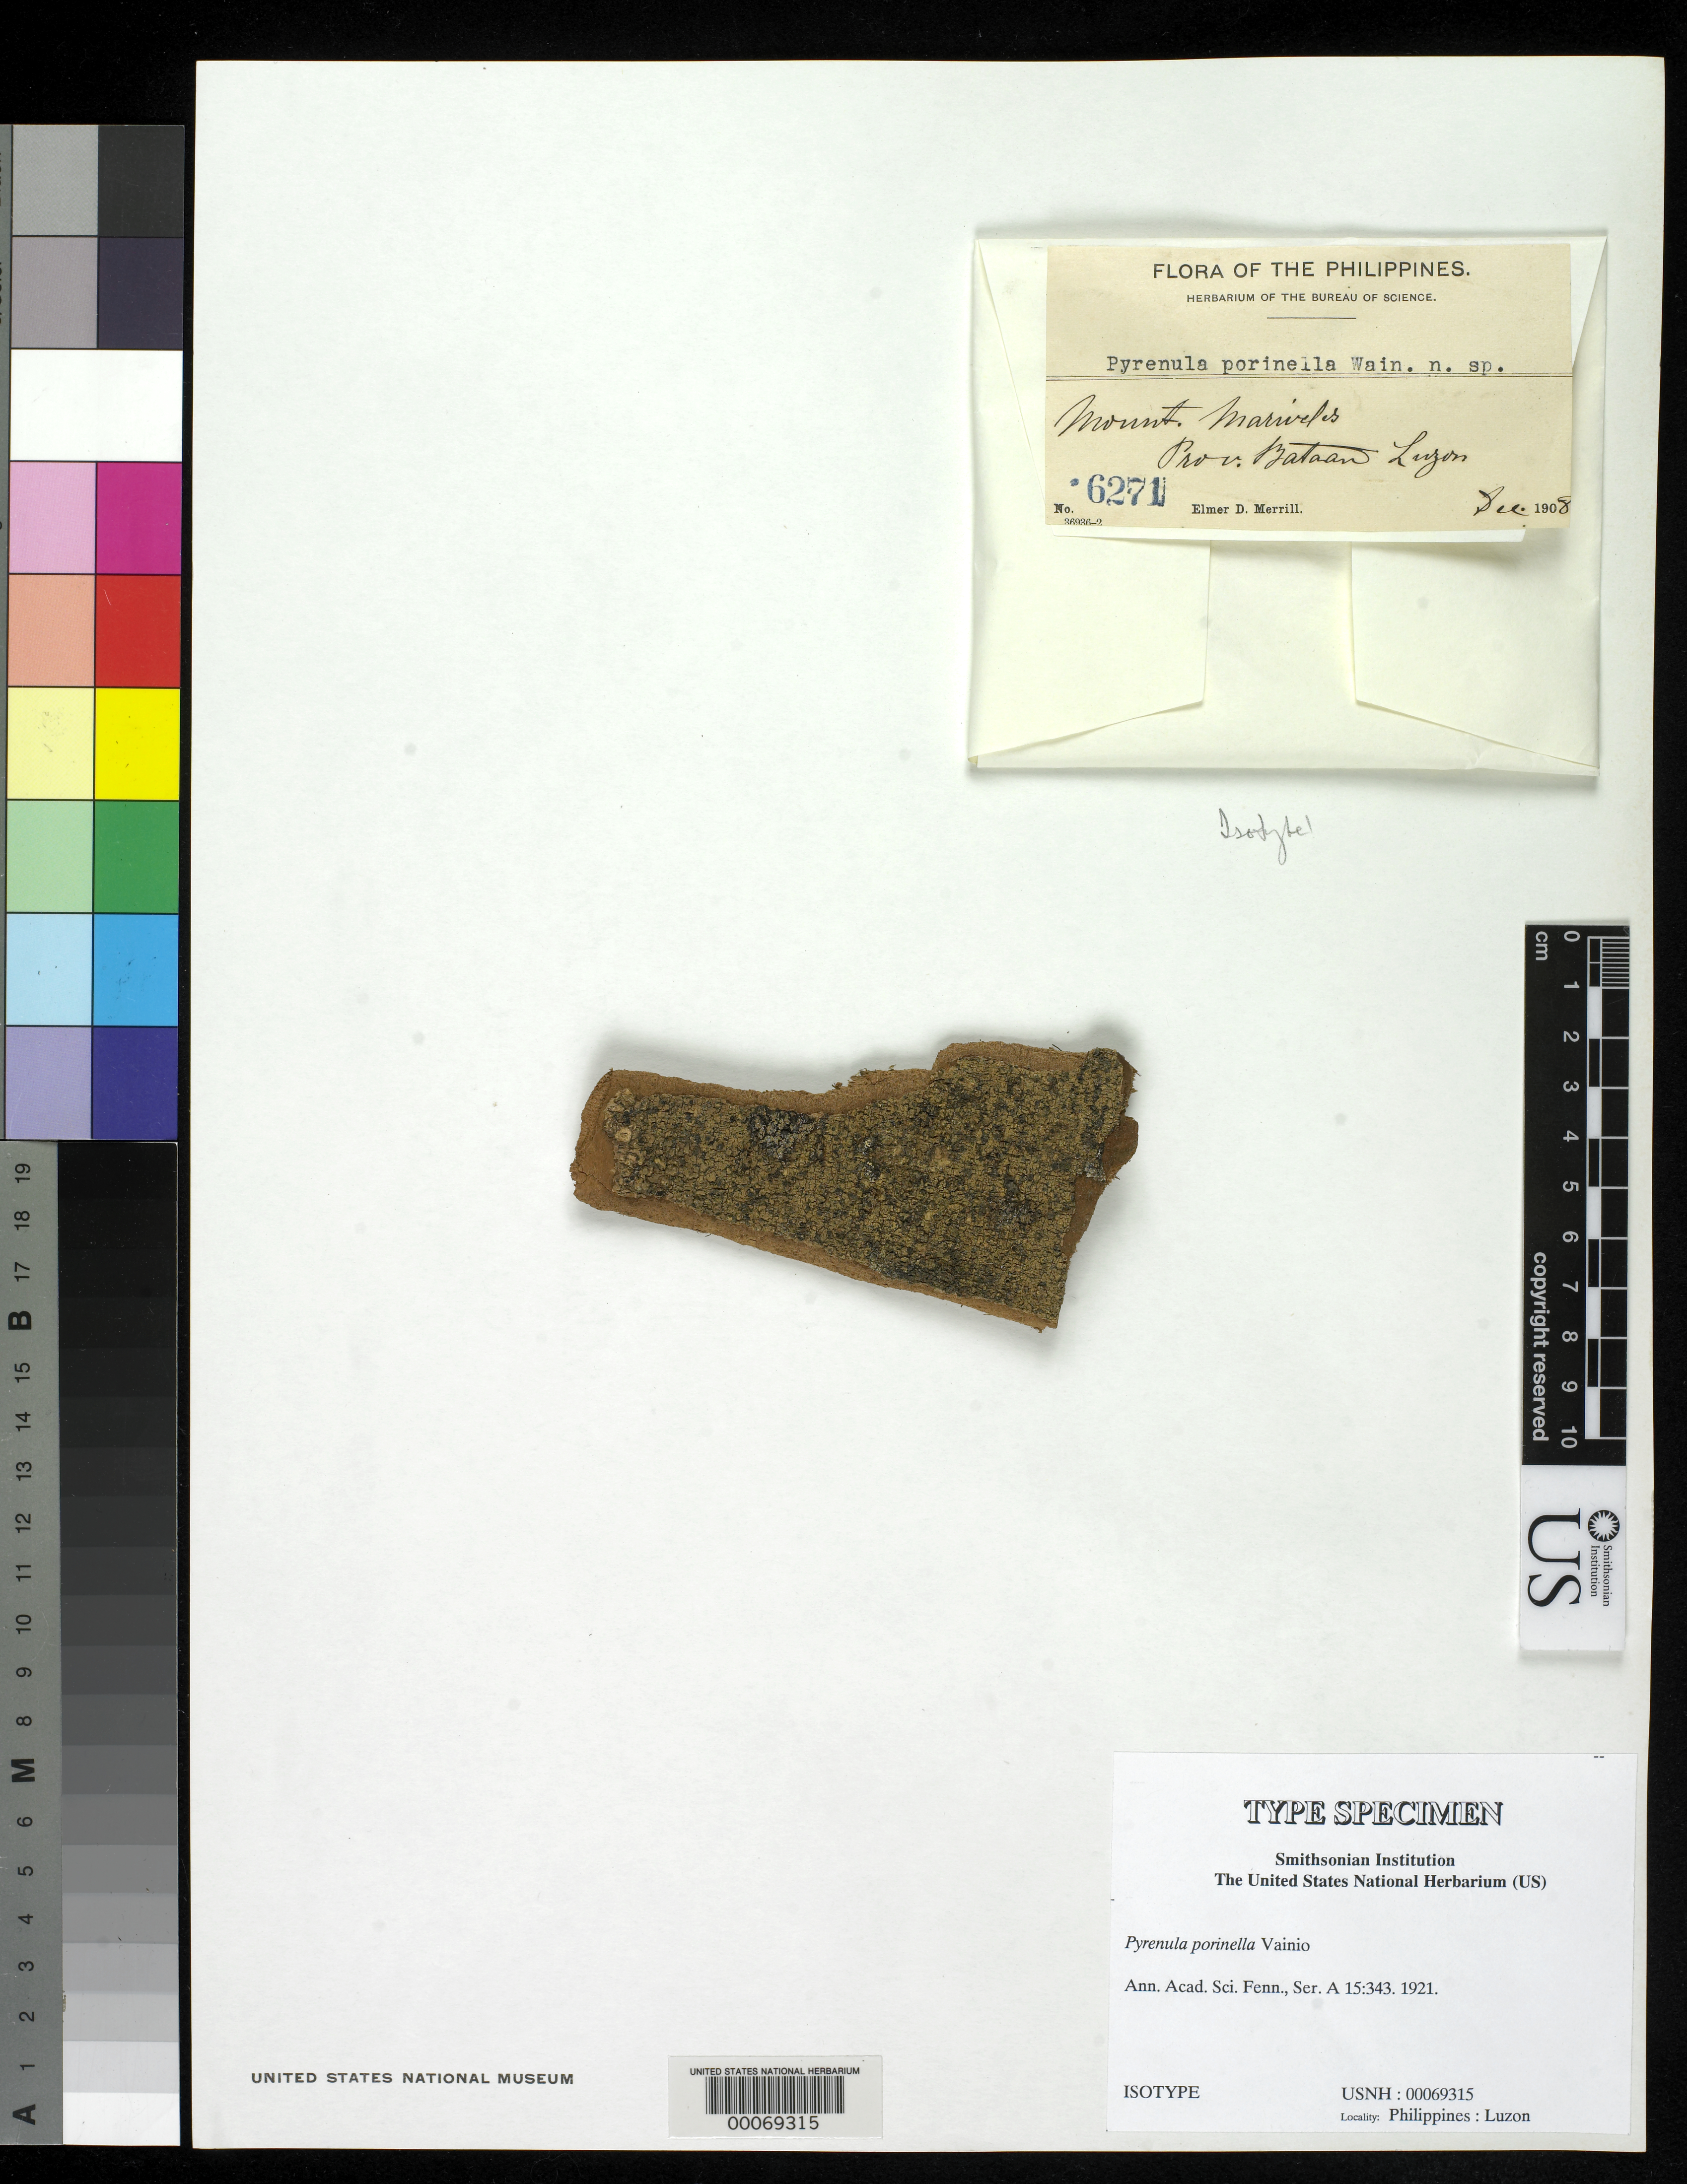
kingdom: Fungi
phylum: Ascomycota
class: Eurotiomycetes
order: Pyrenulales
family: Pyrenulaceae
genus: Pyrenula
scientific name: Pyrenula porinella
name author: Vain.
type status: Isotype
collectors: E. D. Merrill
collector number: Bur. Sci. 6271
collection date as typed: Dec 1908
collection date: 1908-12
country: Philippines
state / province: Central Luzon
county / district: Bataan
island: Luzon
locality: Mt. Mariveles.